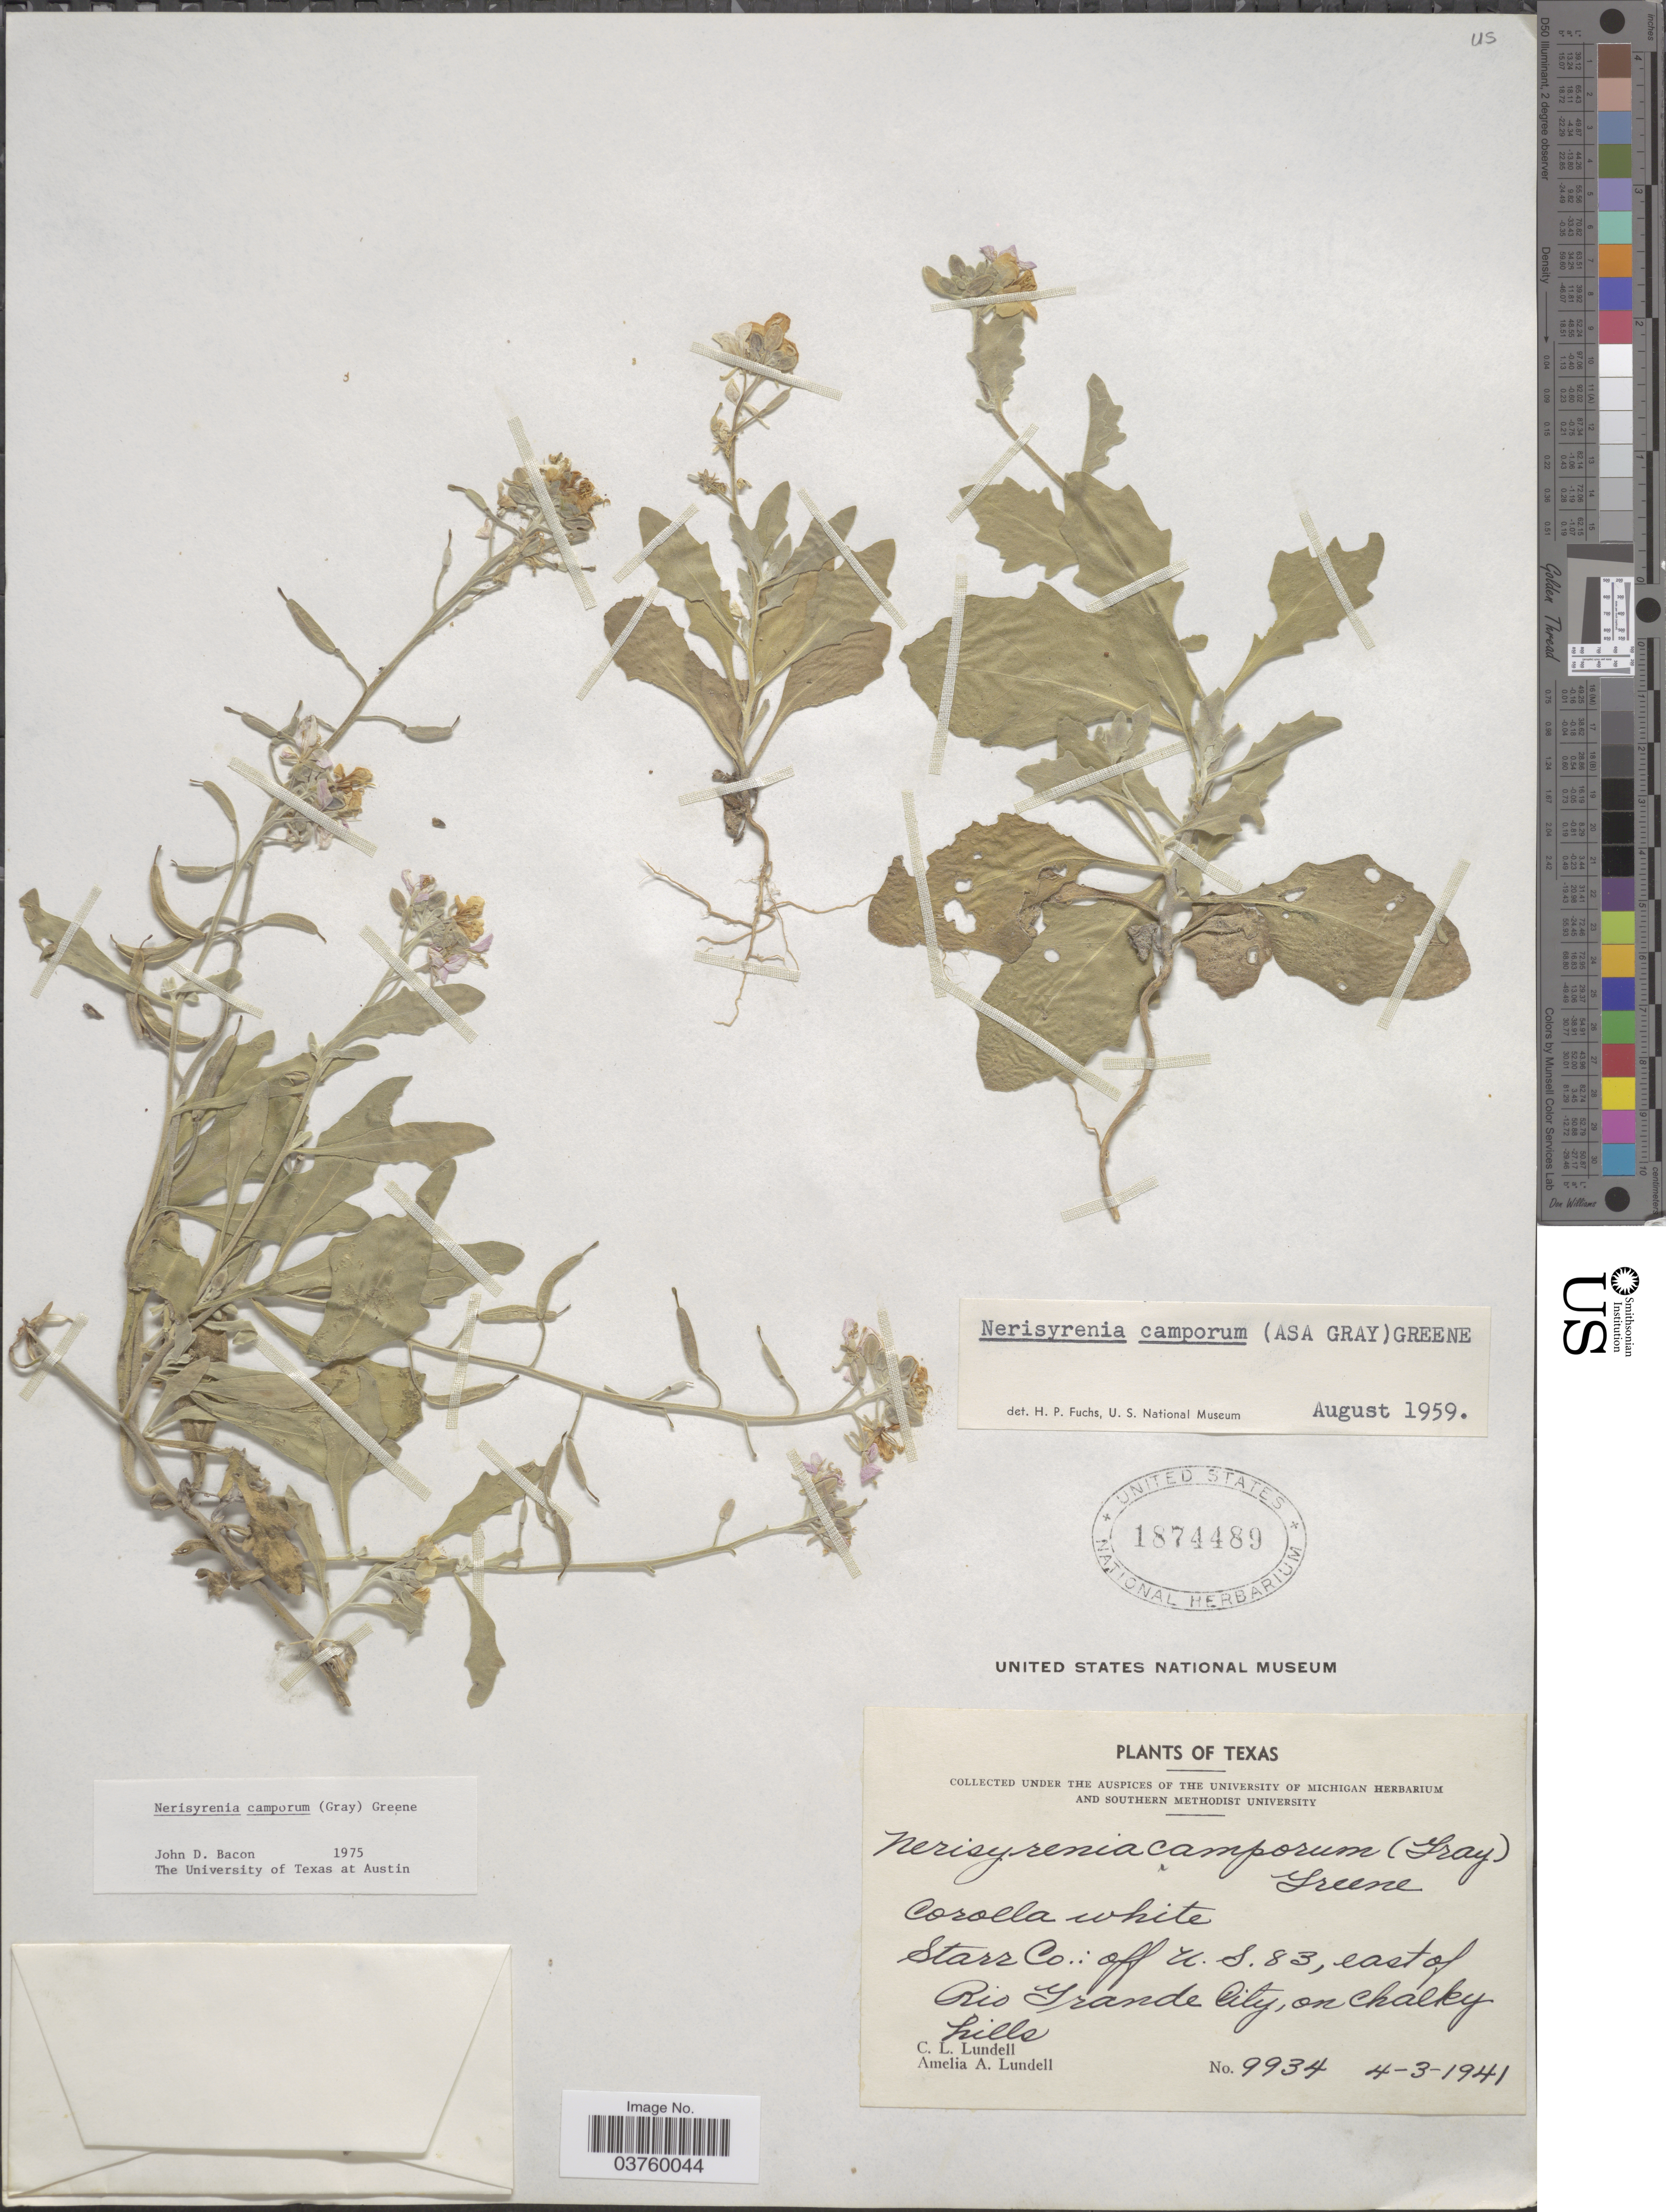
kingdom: Plantae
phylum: Tracheophyta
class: Magnoliopsida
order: Brassicales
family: Brassicaceae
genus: Nerisyrenia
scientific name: Nerisyrenia camporum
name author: (A. Gray) Greene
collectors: C. L. Lundell & A. A. Lundell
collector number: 9934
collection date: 1941-04-03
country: United States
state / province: Texas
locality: Starr Co.: off U. S. 83, east of Rio Grande City, on Chalky hills.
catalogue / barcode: US 1874489